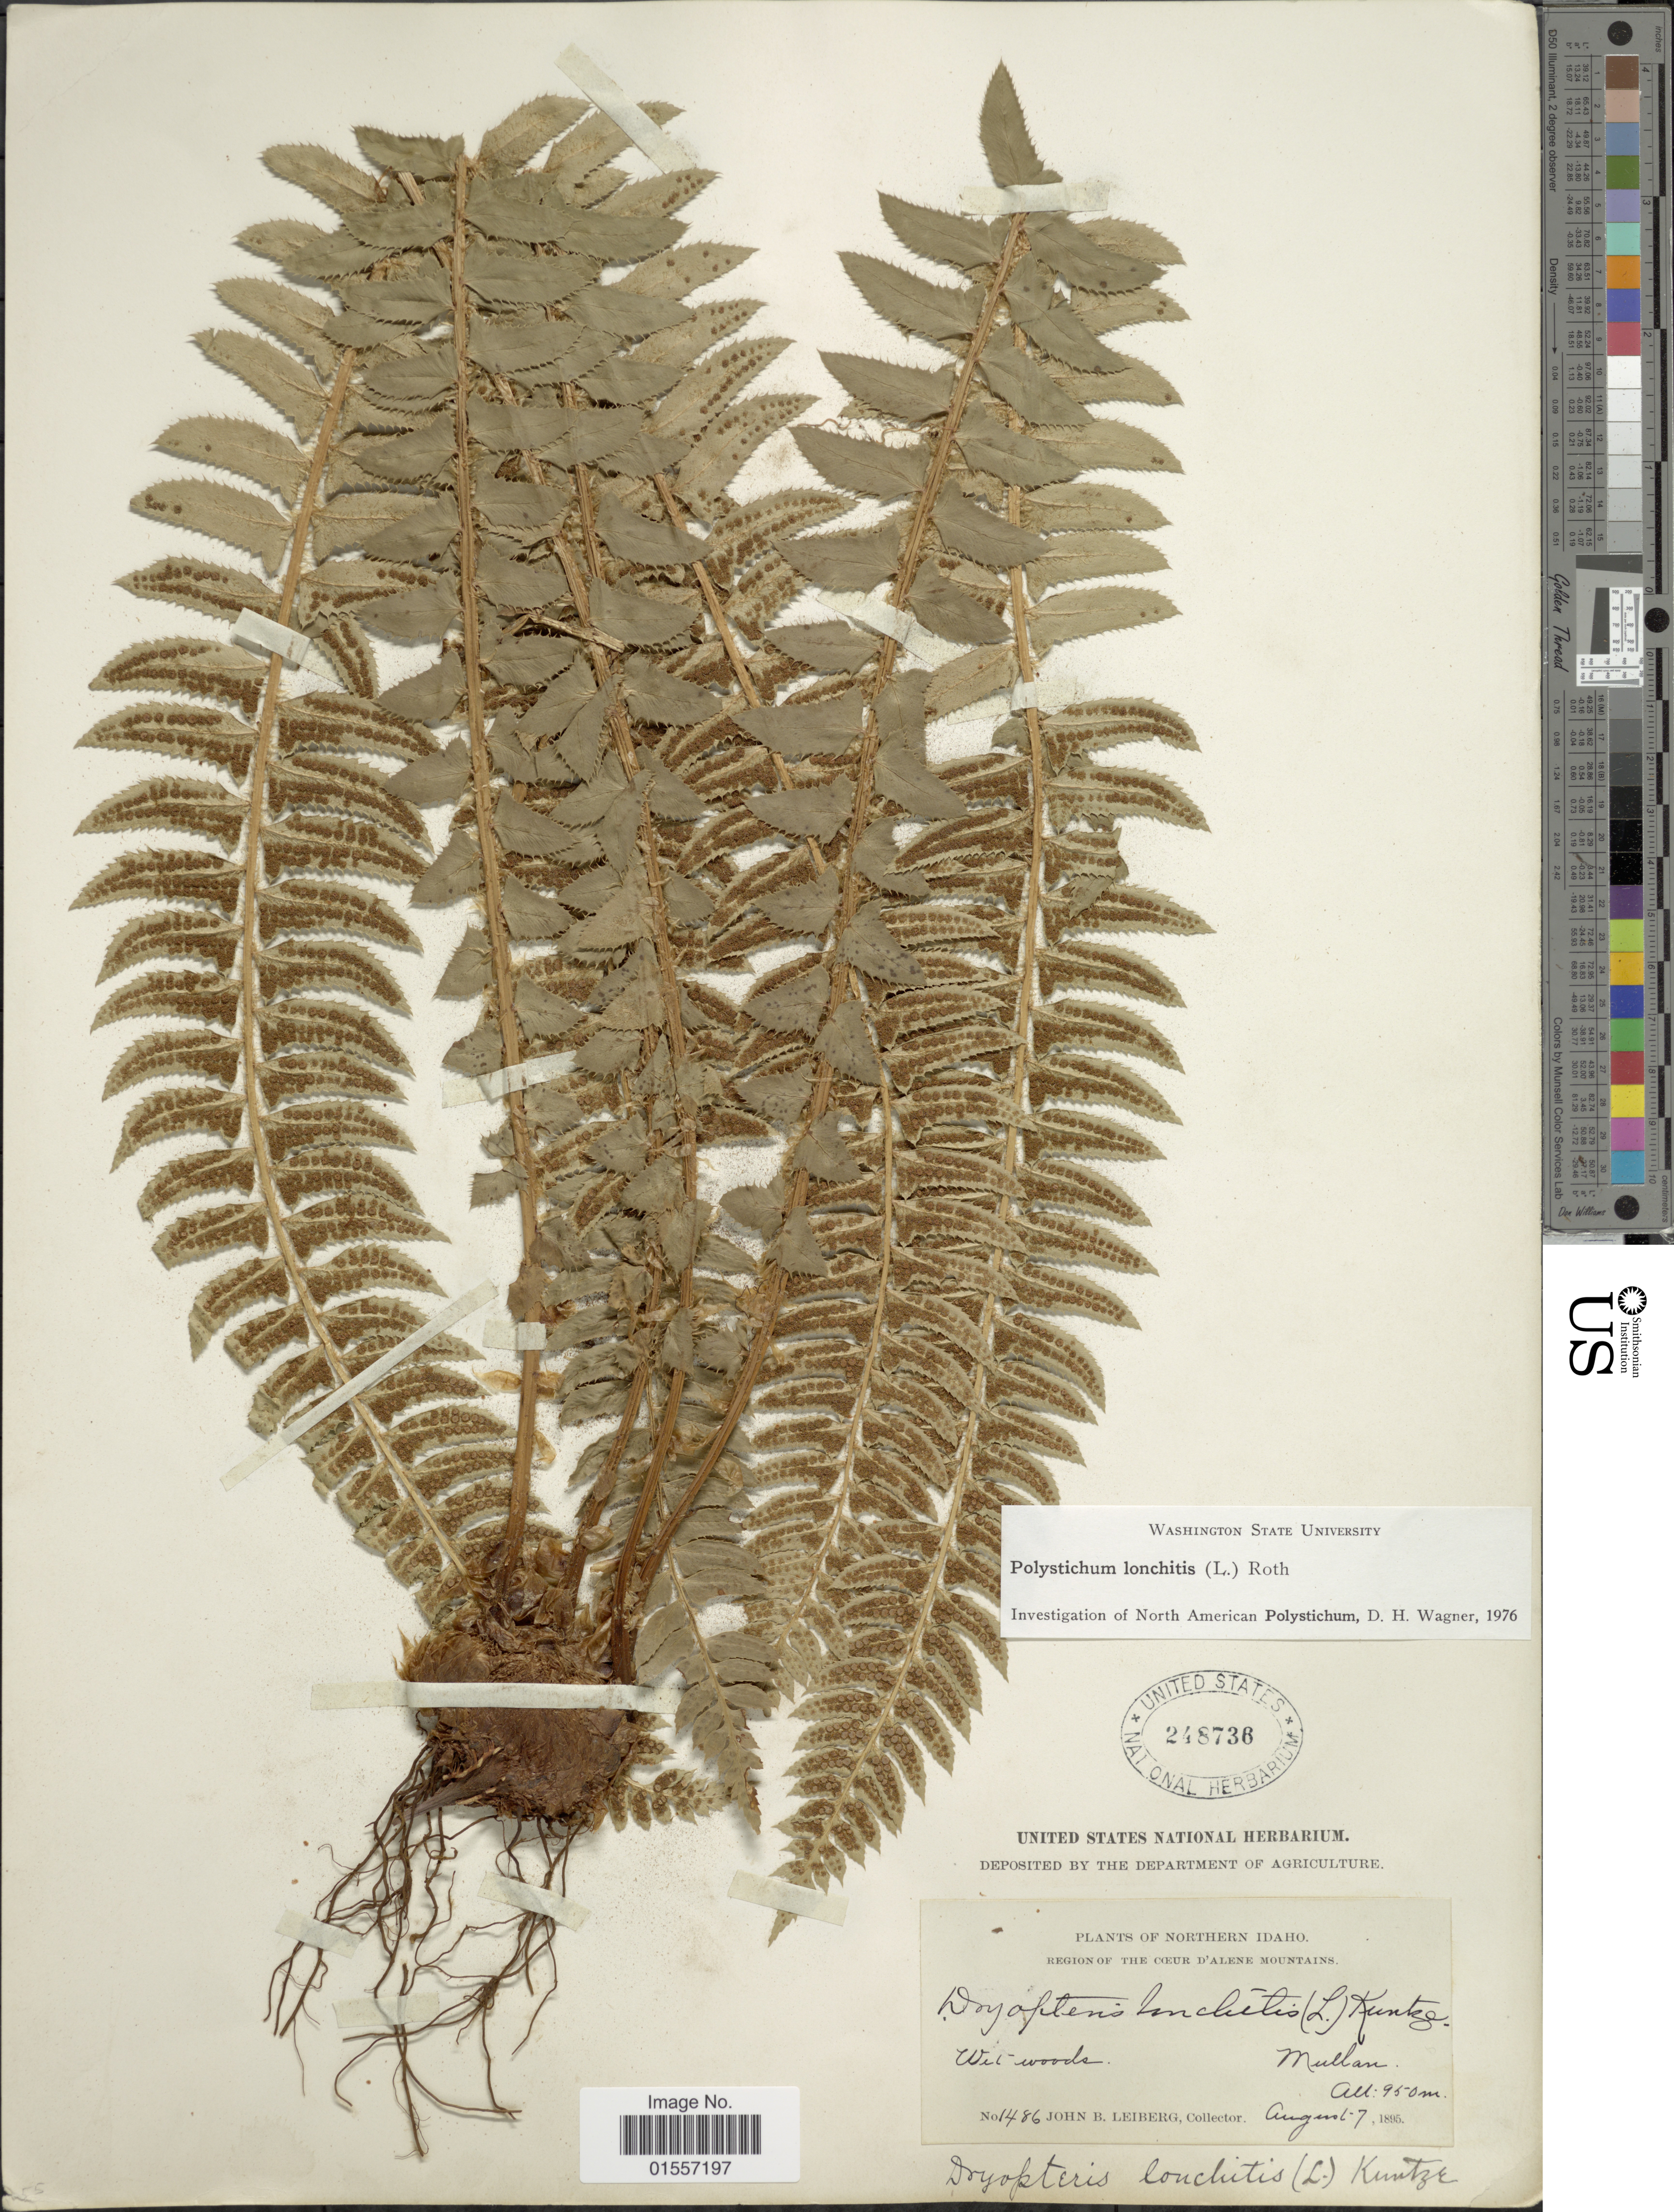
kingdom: Plantae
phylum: Tracheophyta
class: Polypodiopsida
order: Polypodiales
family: Dryopteridaceae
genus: Polystichum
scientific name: Polystichum lonchitis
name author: (Roth) L.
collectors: J. B. Leiberg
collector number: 1486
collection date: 1895-08-07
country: United States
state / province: Idaho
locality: Northern Idaho, Region of the Cæur D'Alene Mountains, Wet woods, Mullan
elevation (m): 950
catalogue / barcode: US 248736